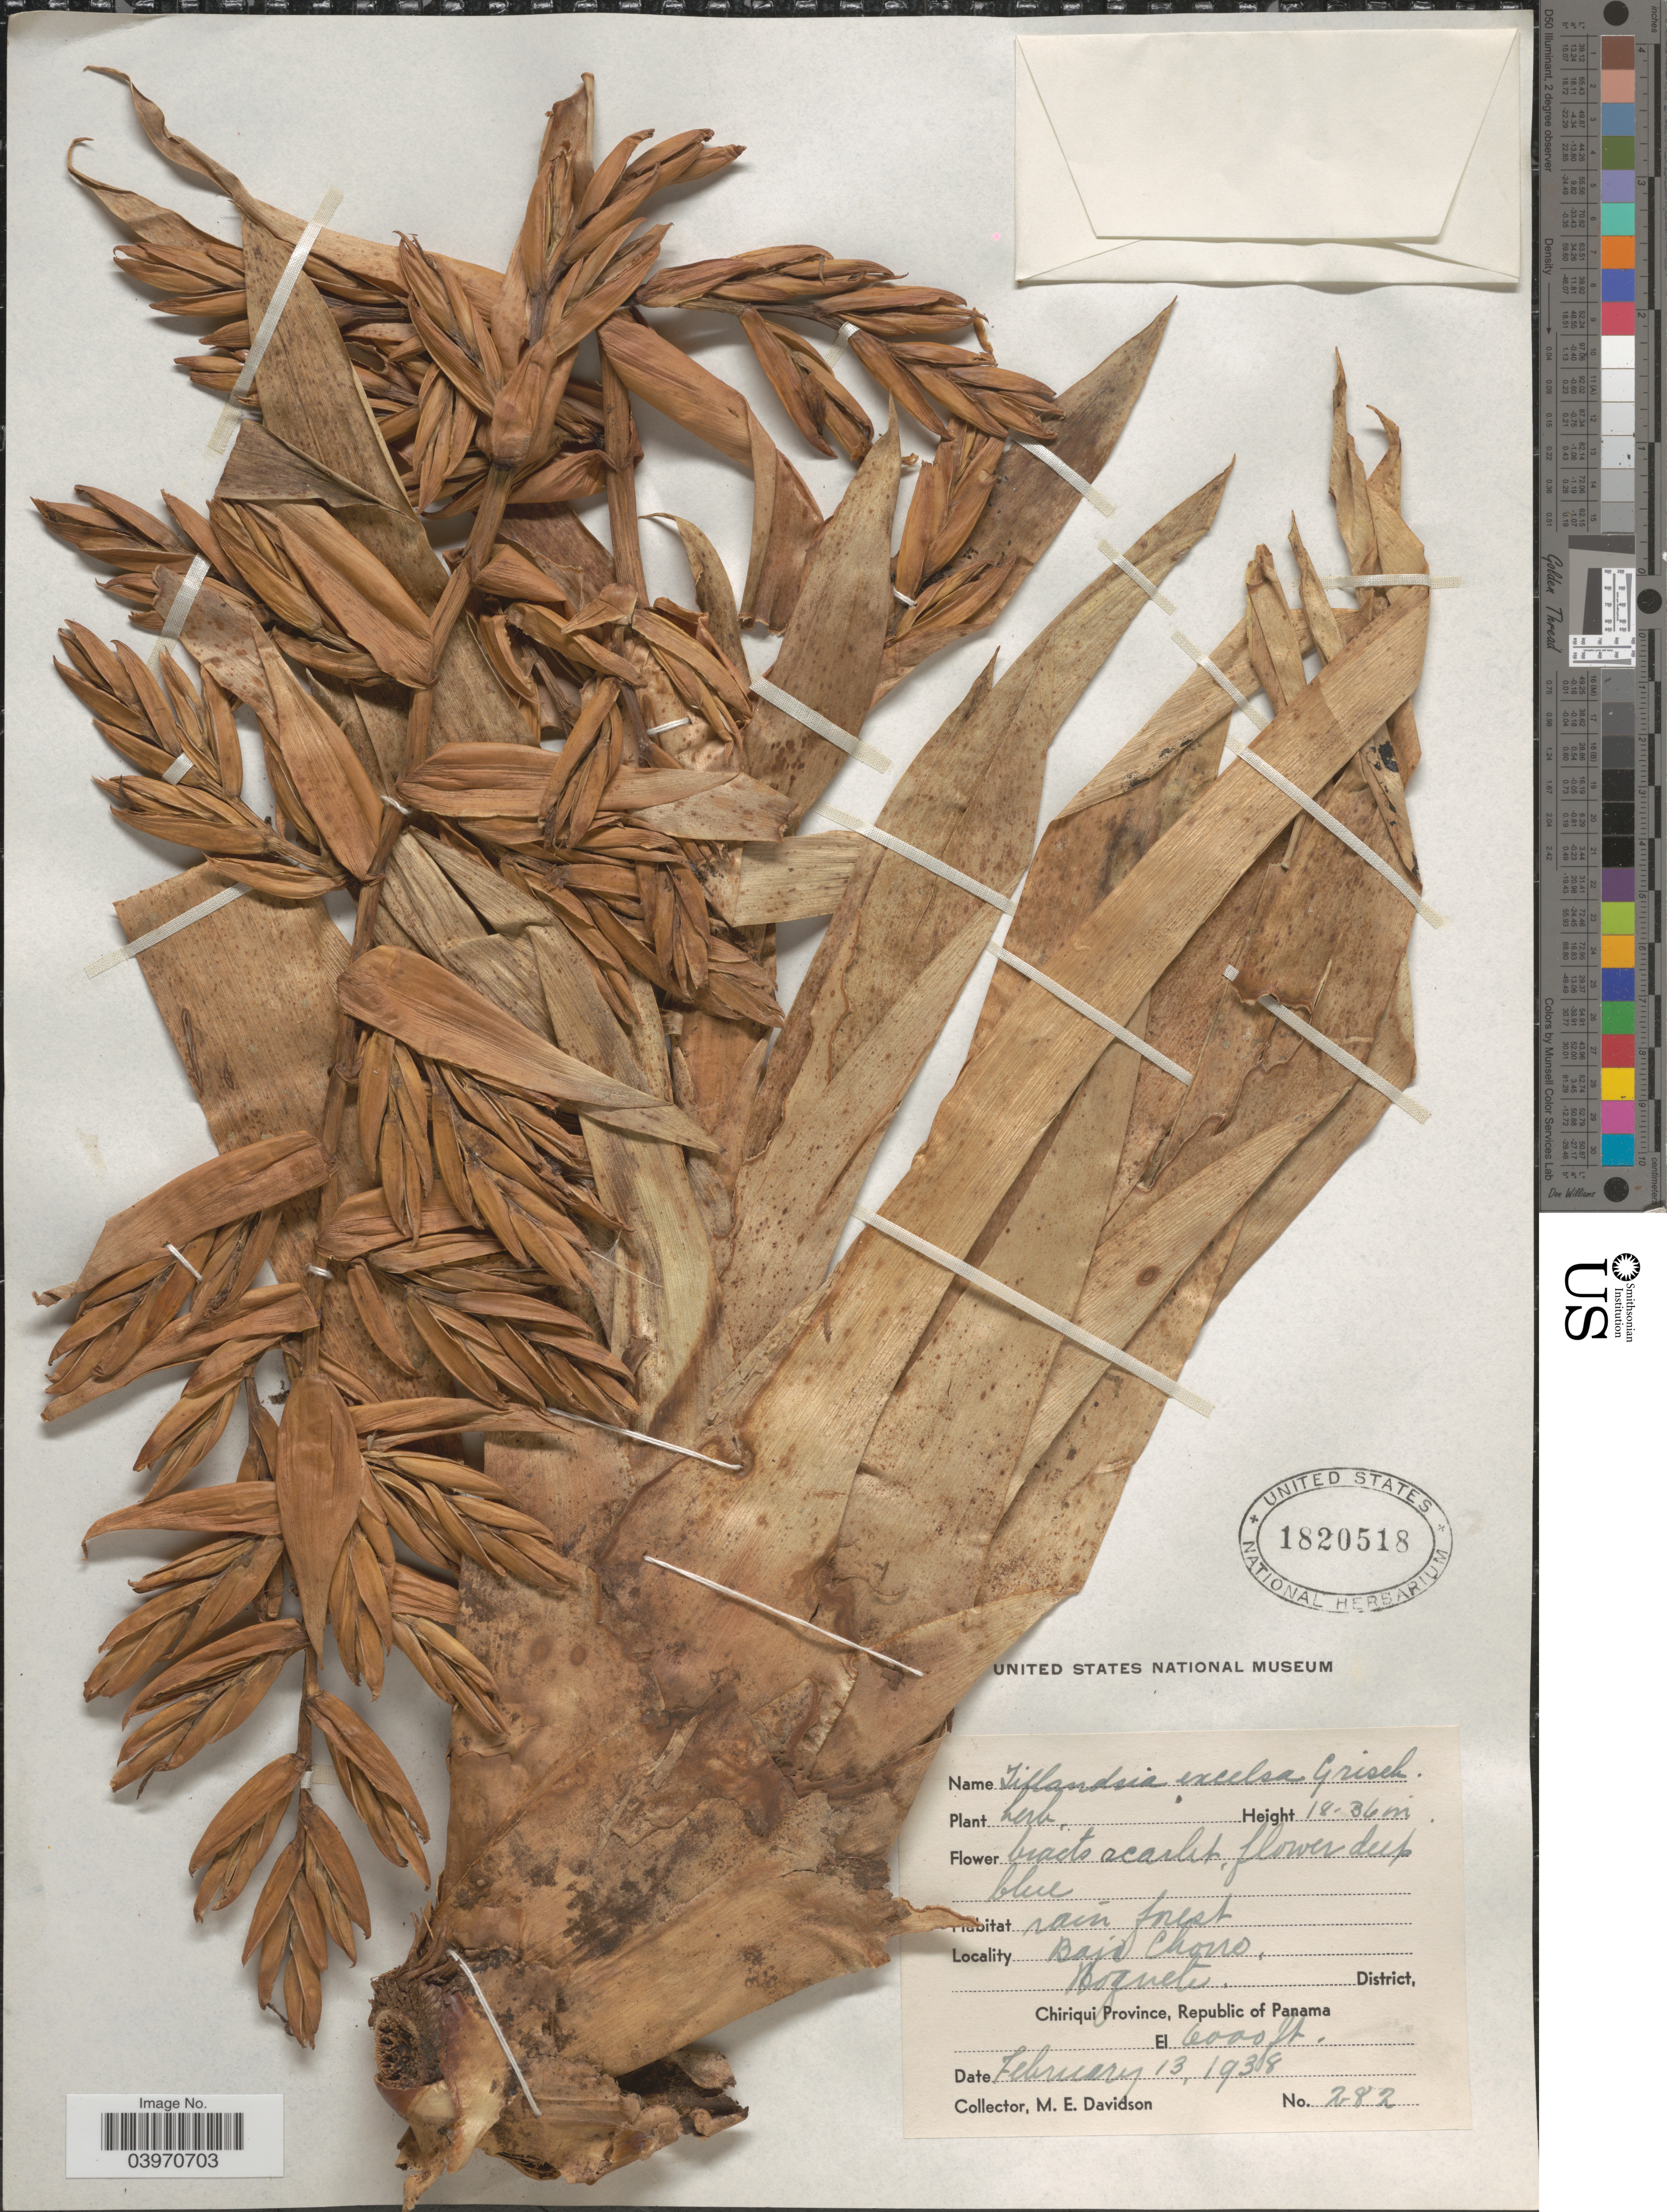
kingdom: Plantae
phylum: Tracheophyta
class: Liliopsida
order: Poales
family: Bromeliaceae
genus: Tillandsia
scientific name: Tillandsia excelsa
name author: Griseb.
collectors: M. E. Davidson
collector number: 282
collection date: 1938-02-13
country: Panama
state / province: Chiriqui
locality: Bajo Chono, Boquete District, Republic of Panama.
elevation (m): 1829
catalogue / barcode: US 1820518